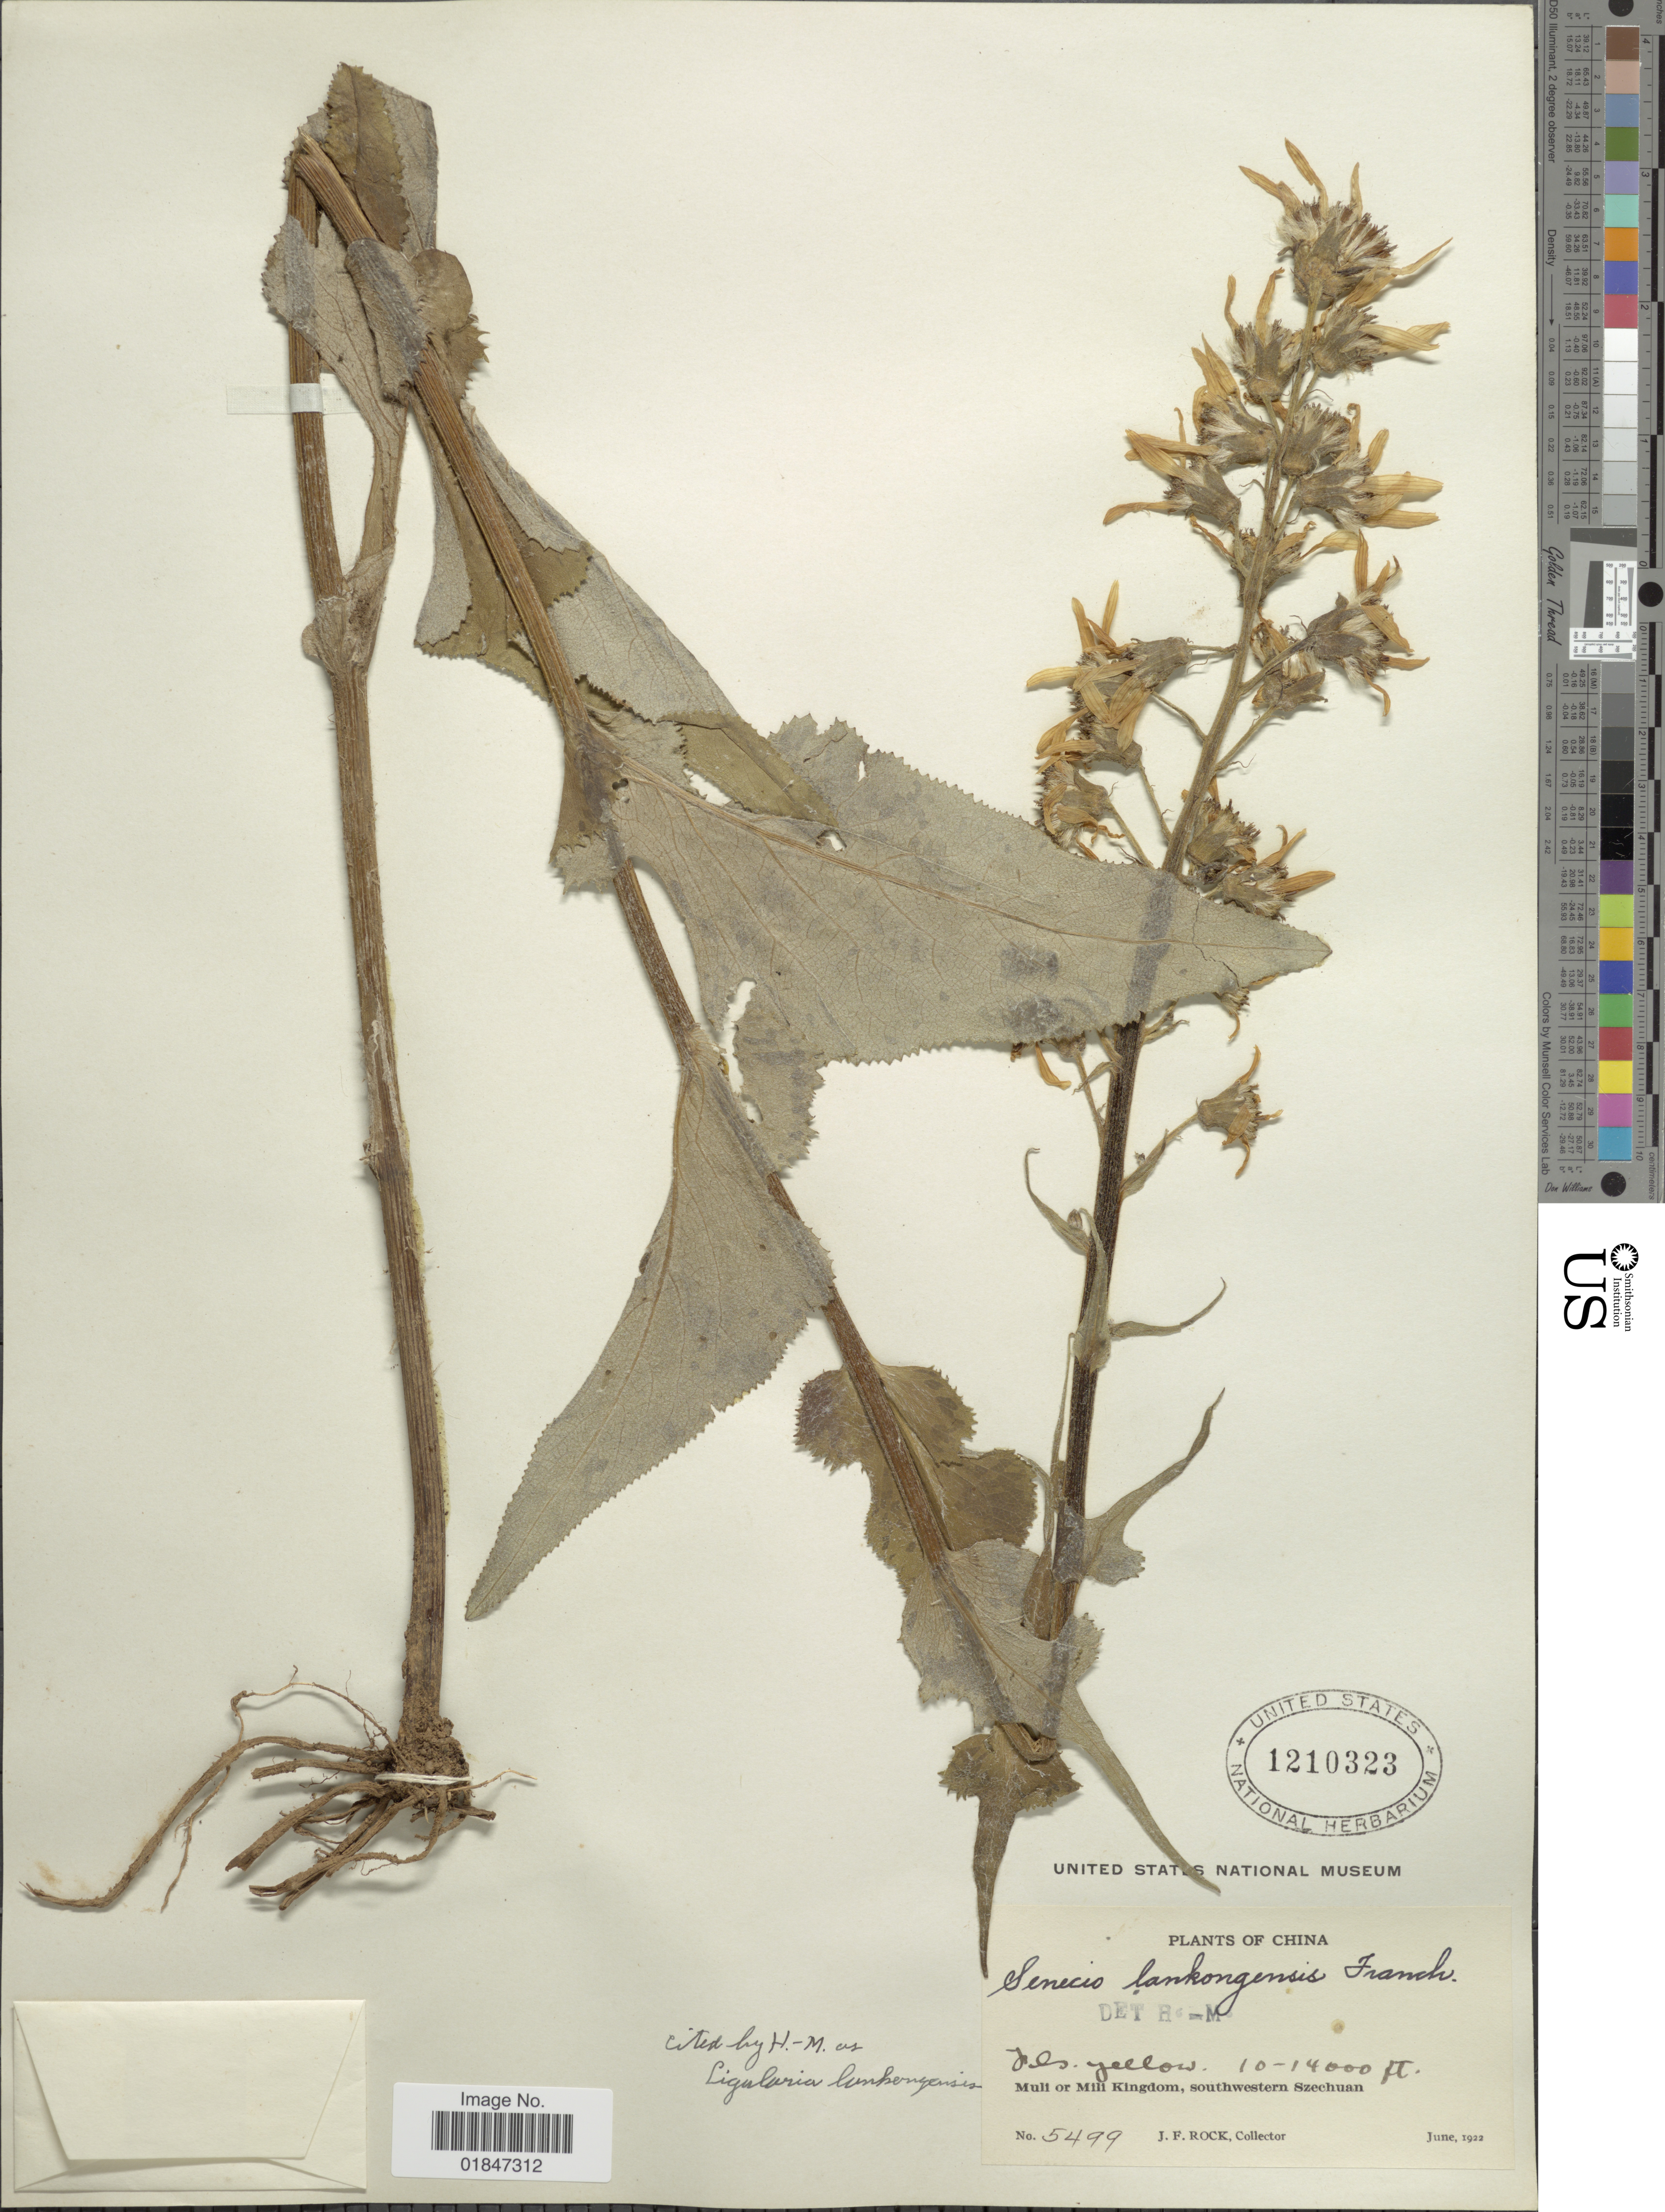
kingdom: Plantae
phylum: Tracheophyta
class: Magnoliopsida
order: Asterales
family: Asteraceae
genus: Ligularia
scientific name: Ligularia lankongensis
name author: (Franch.) Hand.-Mazz.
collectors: J. Rock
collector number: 5499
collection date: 1922-06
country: China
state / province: Sichuan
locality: China, Muli or Mili Kingdom, southwestern Szechuan.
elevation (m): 3048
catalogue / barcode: US 1210323